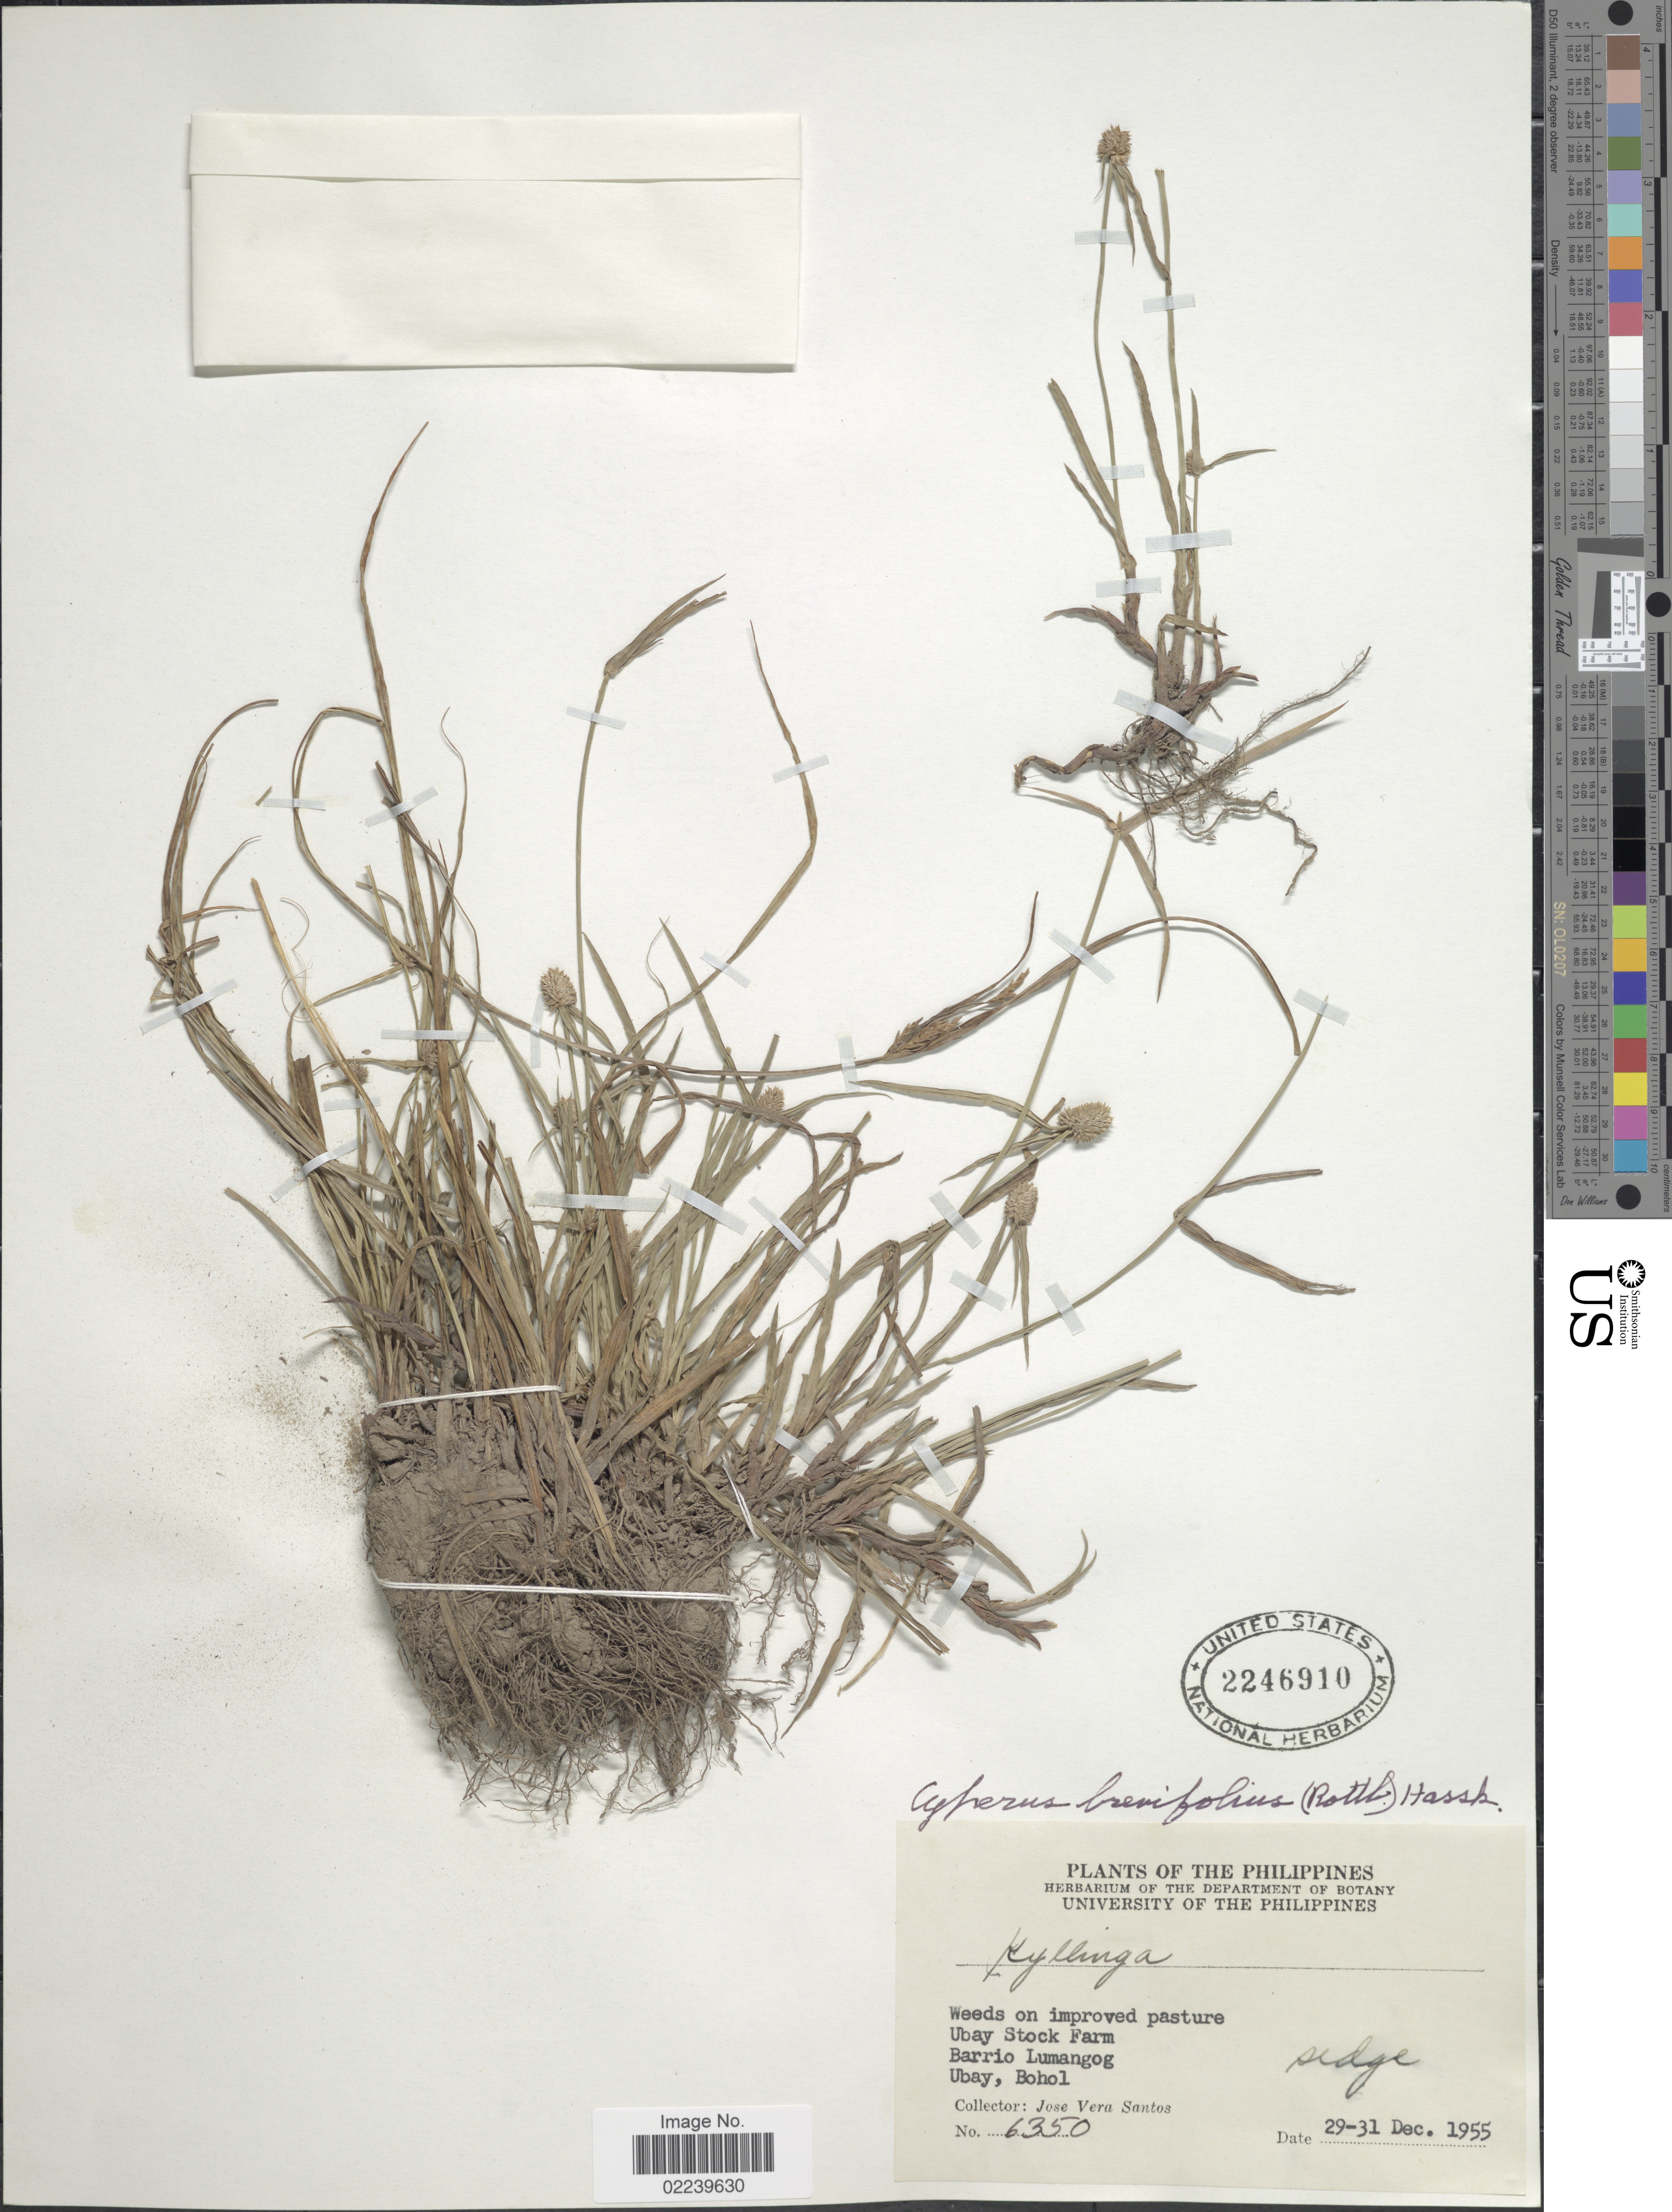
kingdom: Plantae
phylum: Tracheophyta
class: Liliopsida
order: Poales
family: Cyperaceae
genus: Cyperus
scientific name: Cyperus brevifolius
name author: (Rottb.) Hassk.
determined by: Strong, M. T., (US), Smithsonian Institution - National Museum of Natural History (UNITED STATES)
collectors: J. V. Santos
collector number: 6350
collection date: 1955-12-29/1955-12-31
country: Philippines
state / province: Central Visayas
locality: Ubay Stock Farm, Barrio Lumangog, Ubay, Bohol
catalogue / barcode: US 2246910